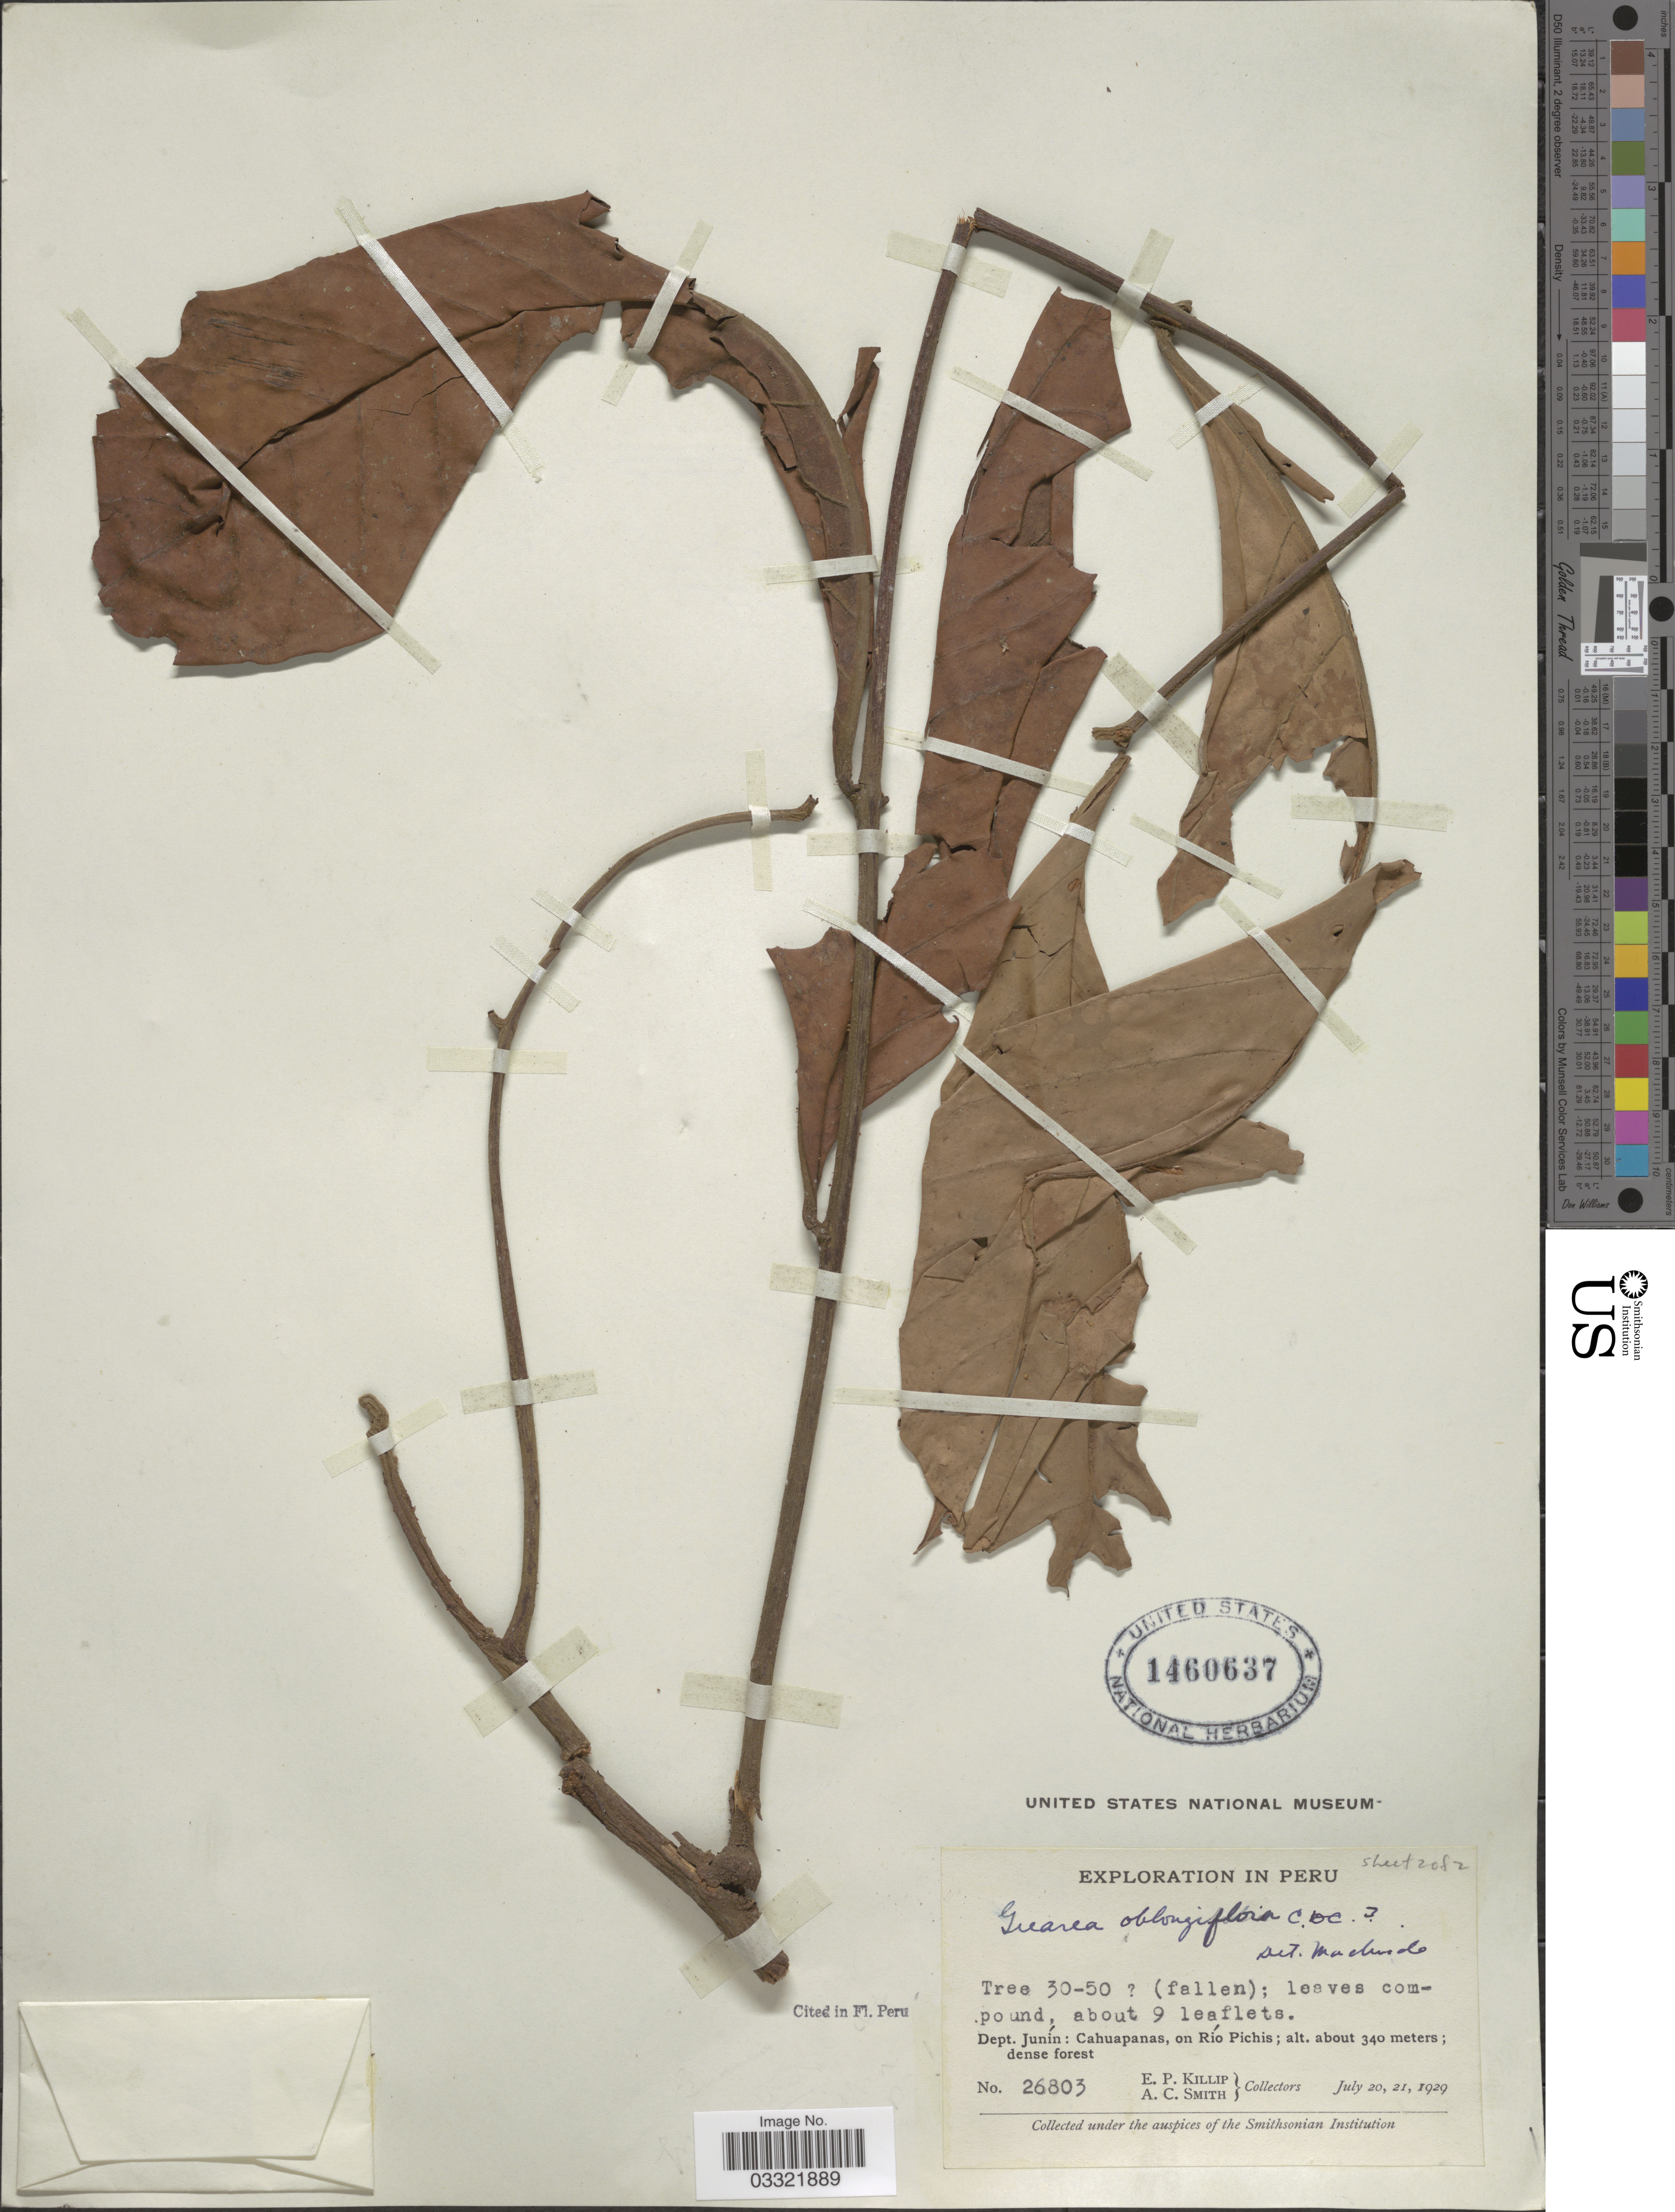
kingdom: Plantae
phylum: Tracheophyta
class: Magnoliopsida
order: Sapindales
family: Meliaceae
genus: Guarea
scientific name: Guarea sp.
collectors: E. P. Killip & A. C. Smith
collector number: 26803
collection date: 1929-07-20/1929-07-21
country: Peru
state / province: Junín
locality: Dept. Junín: Cahuapanas, on Río Pichis.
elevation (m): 340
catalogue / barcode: US 1460637